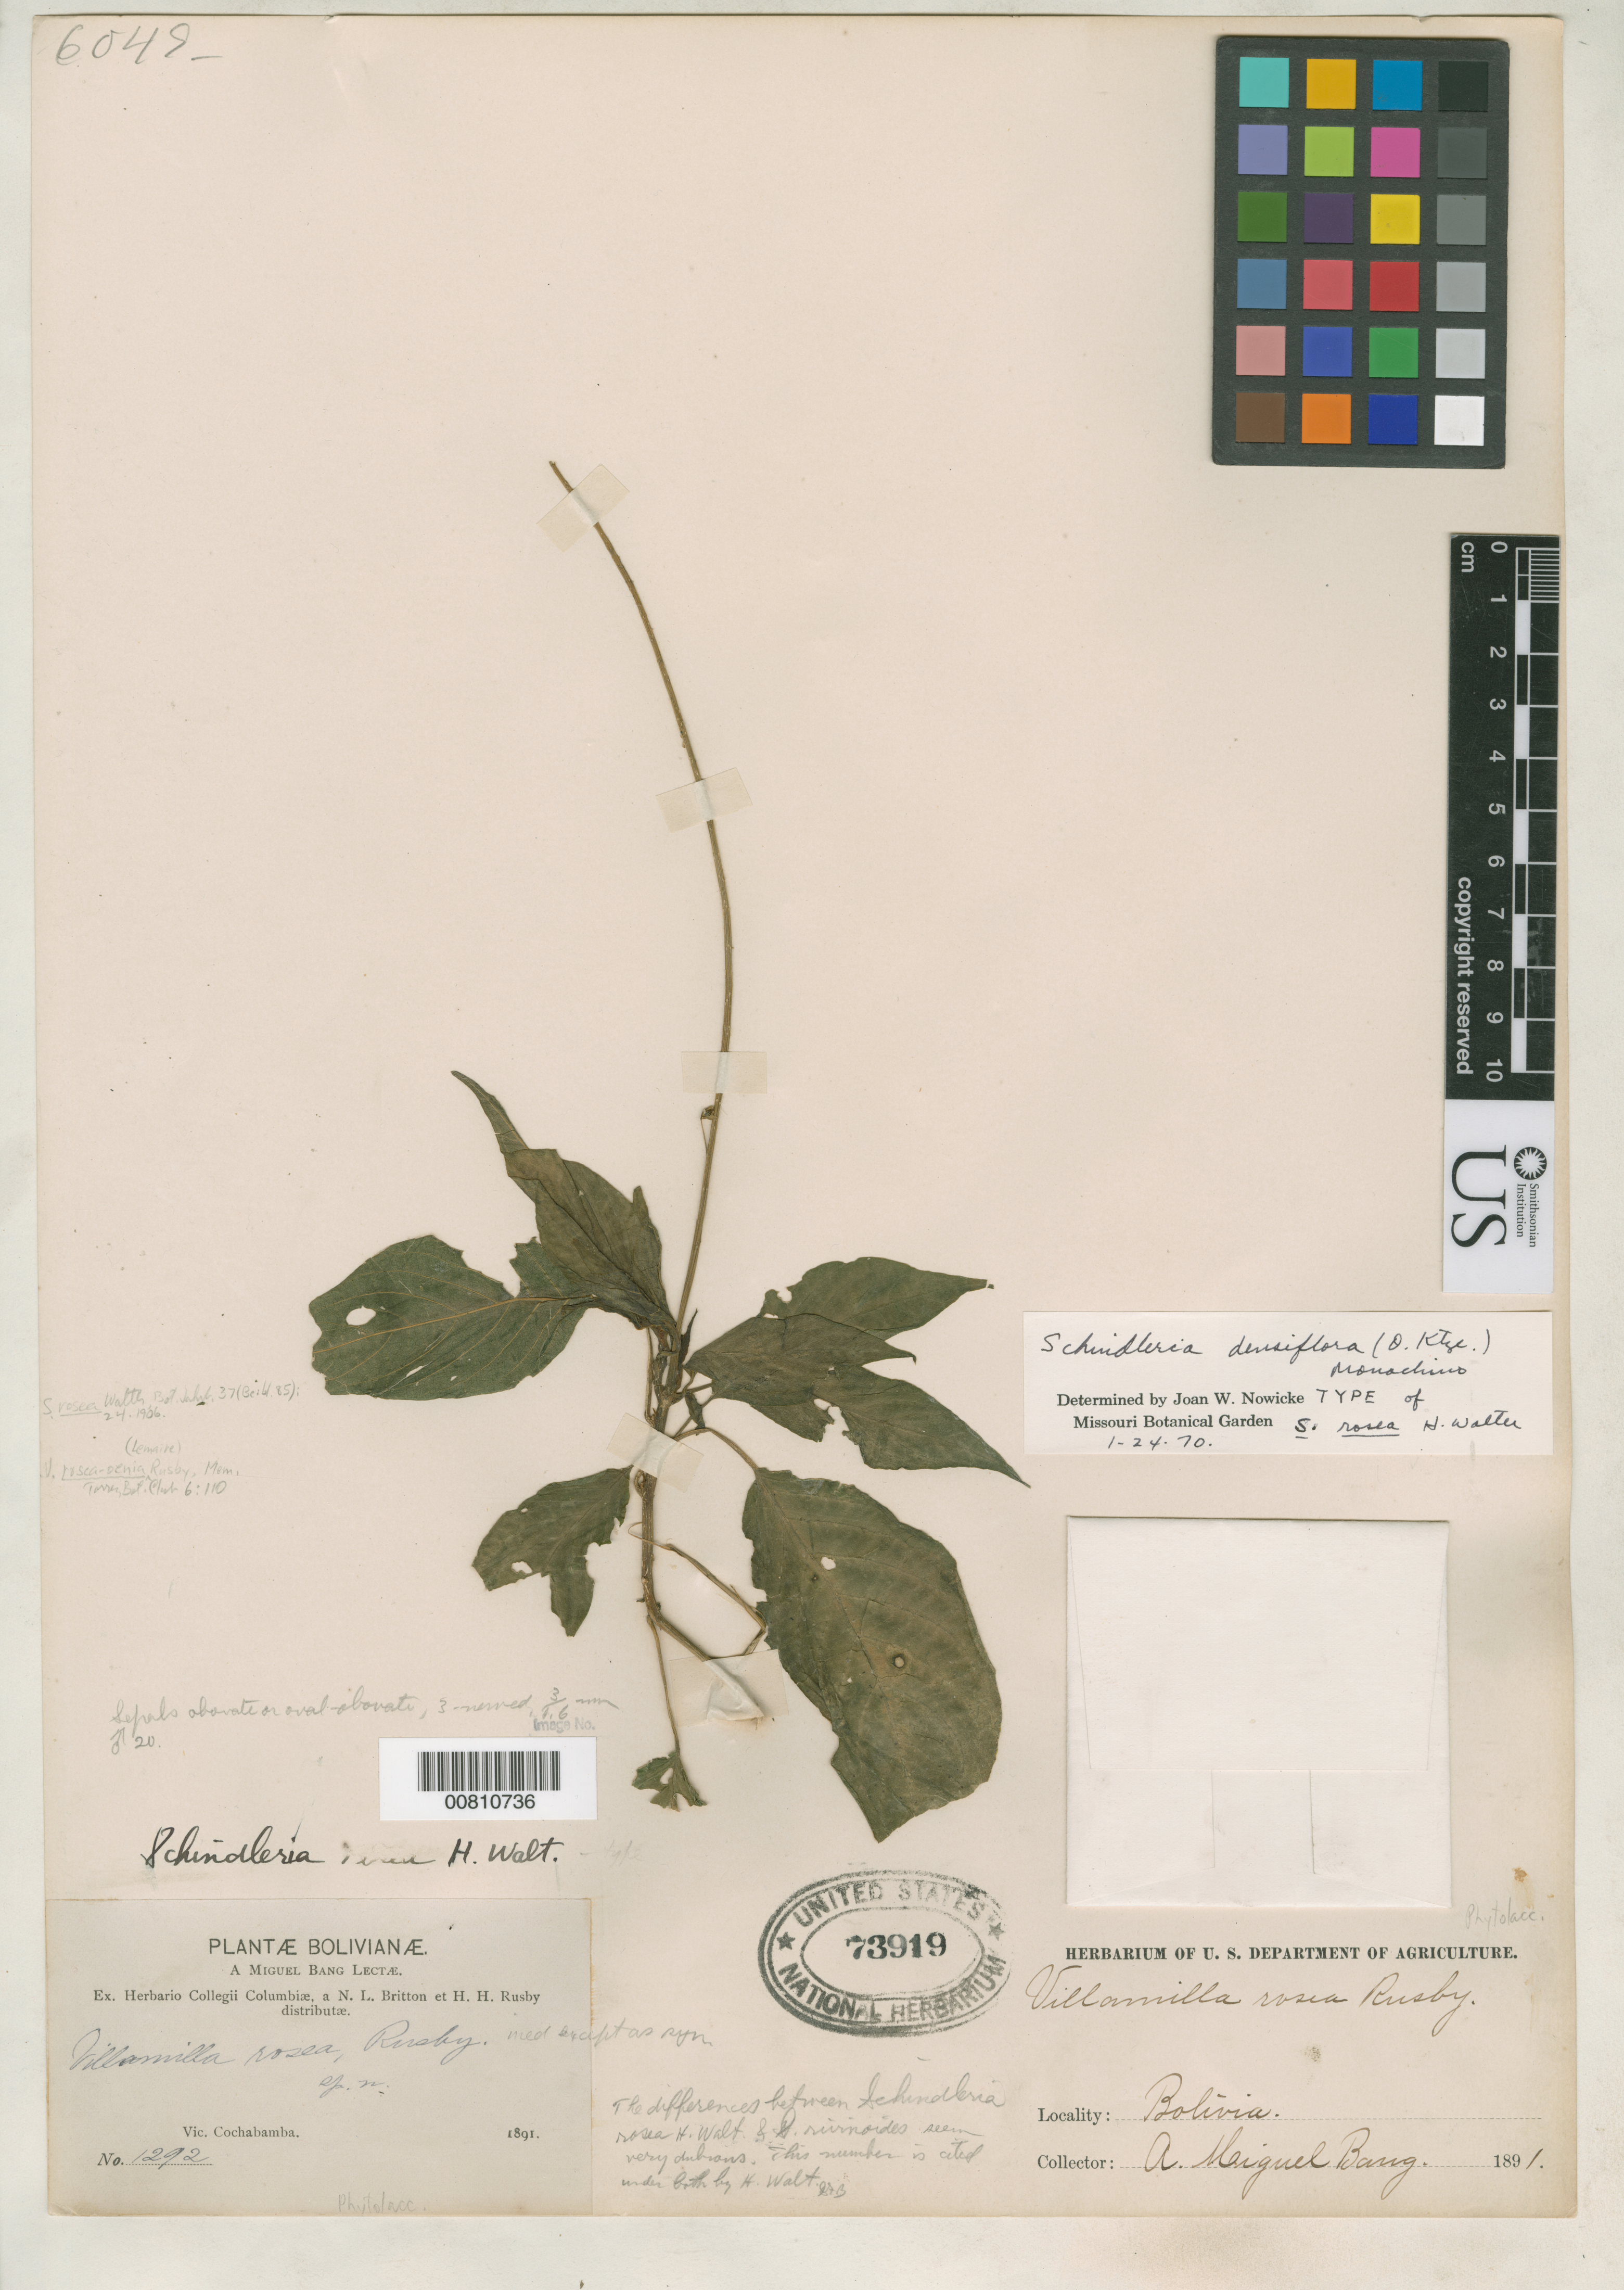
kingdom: Plantae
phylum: Tracheophyta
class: Magnoliopsida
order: Caryophyllales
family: Phytolaccaceae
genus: Schindleria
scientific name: Schindleria rosea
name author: H. Walter in Engl.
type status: Isotype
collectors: M. Bang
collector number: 1292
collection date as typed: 1891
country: Bolivia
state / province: Cochabamba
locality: Vic. Cochabamba.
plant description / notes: Unclear whether this is a validly published name; Walter (1906) based name on "Villamilla rosea Rusby" but Rusby was creating a comb. nov. (not sp. nov.) based on Ladenbergia rosea-oenia Lemaire (& based on a misidentification, acc. to Monachino 1952).; Cited in synonomy with Villamilla rosea Rusby, Exsicc., in Bot. Jahrb. Syst. 37, Beibl. 85:24. 1906.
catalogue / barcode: US 73919